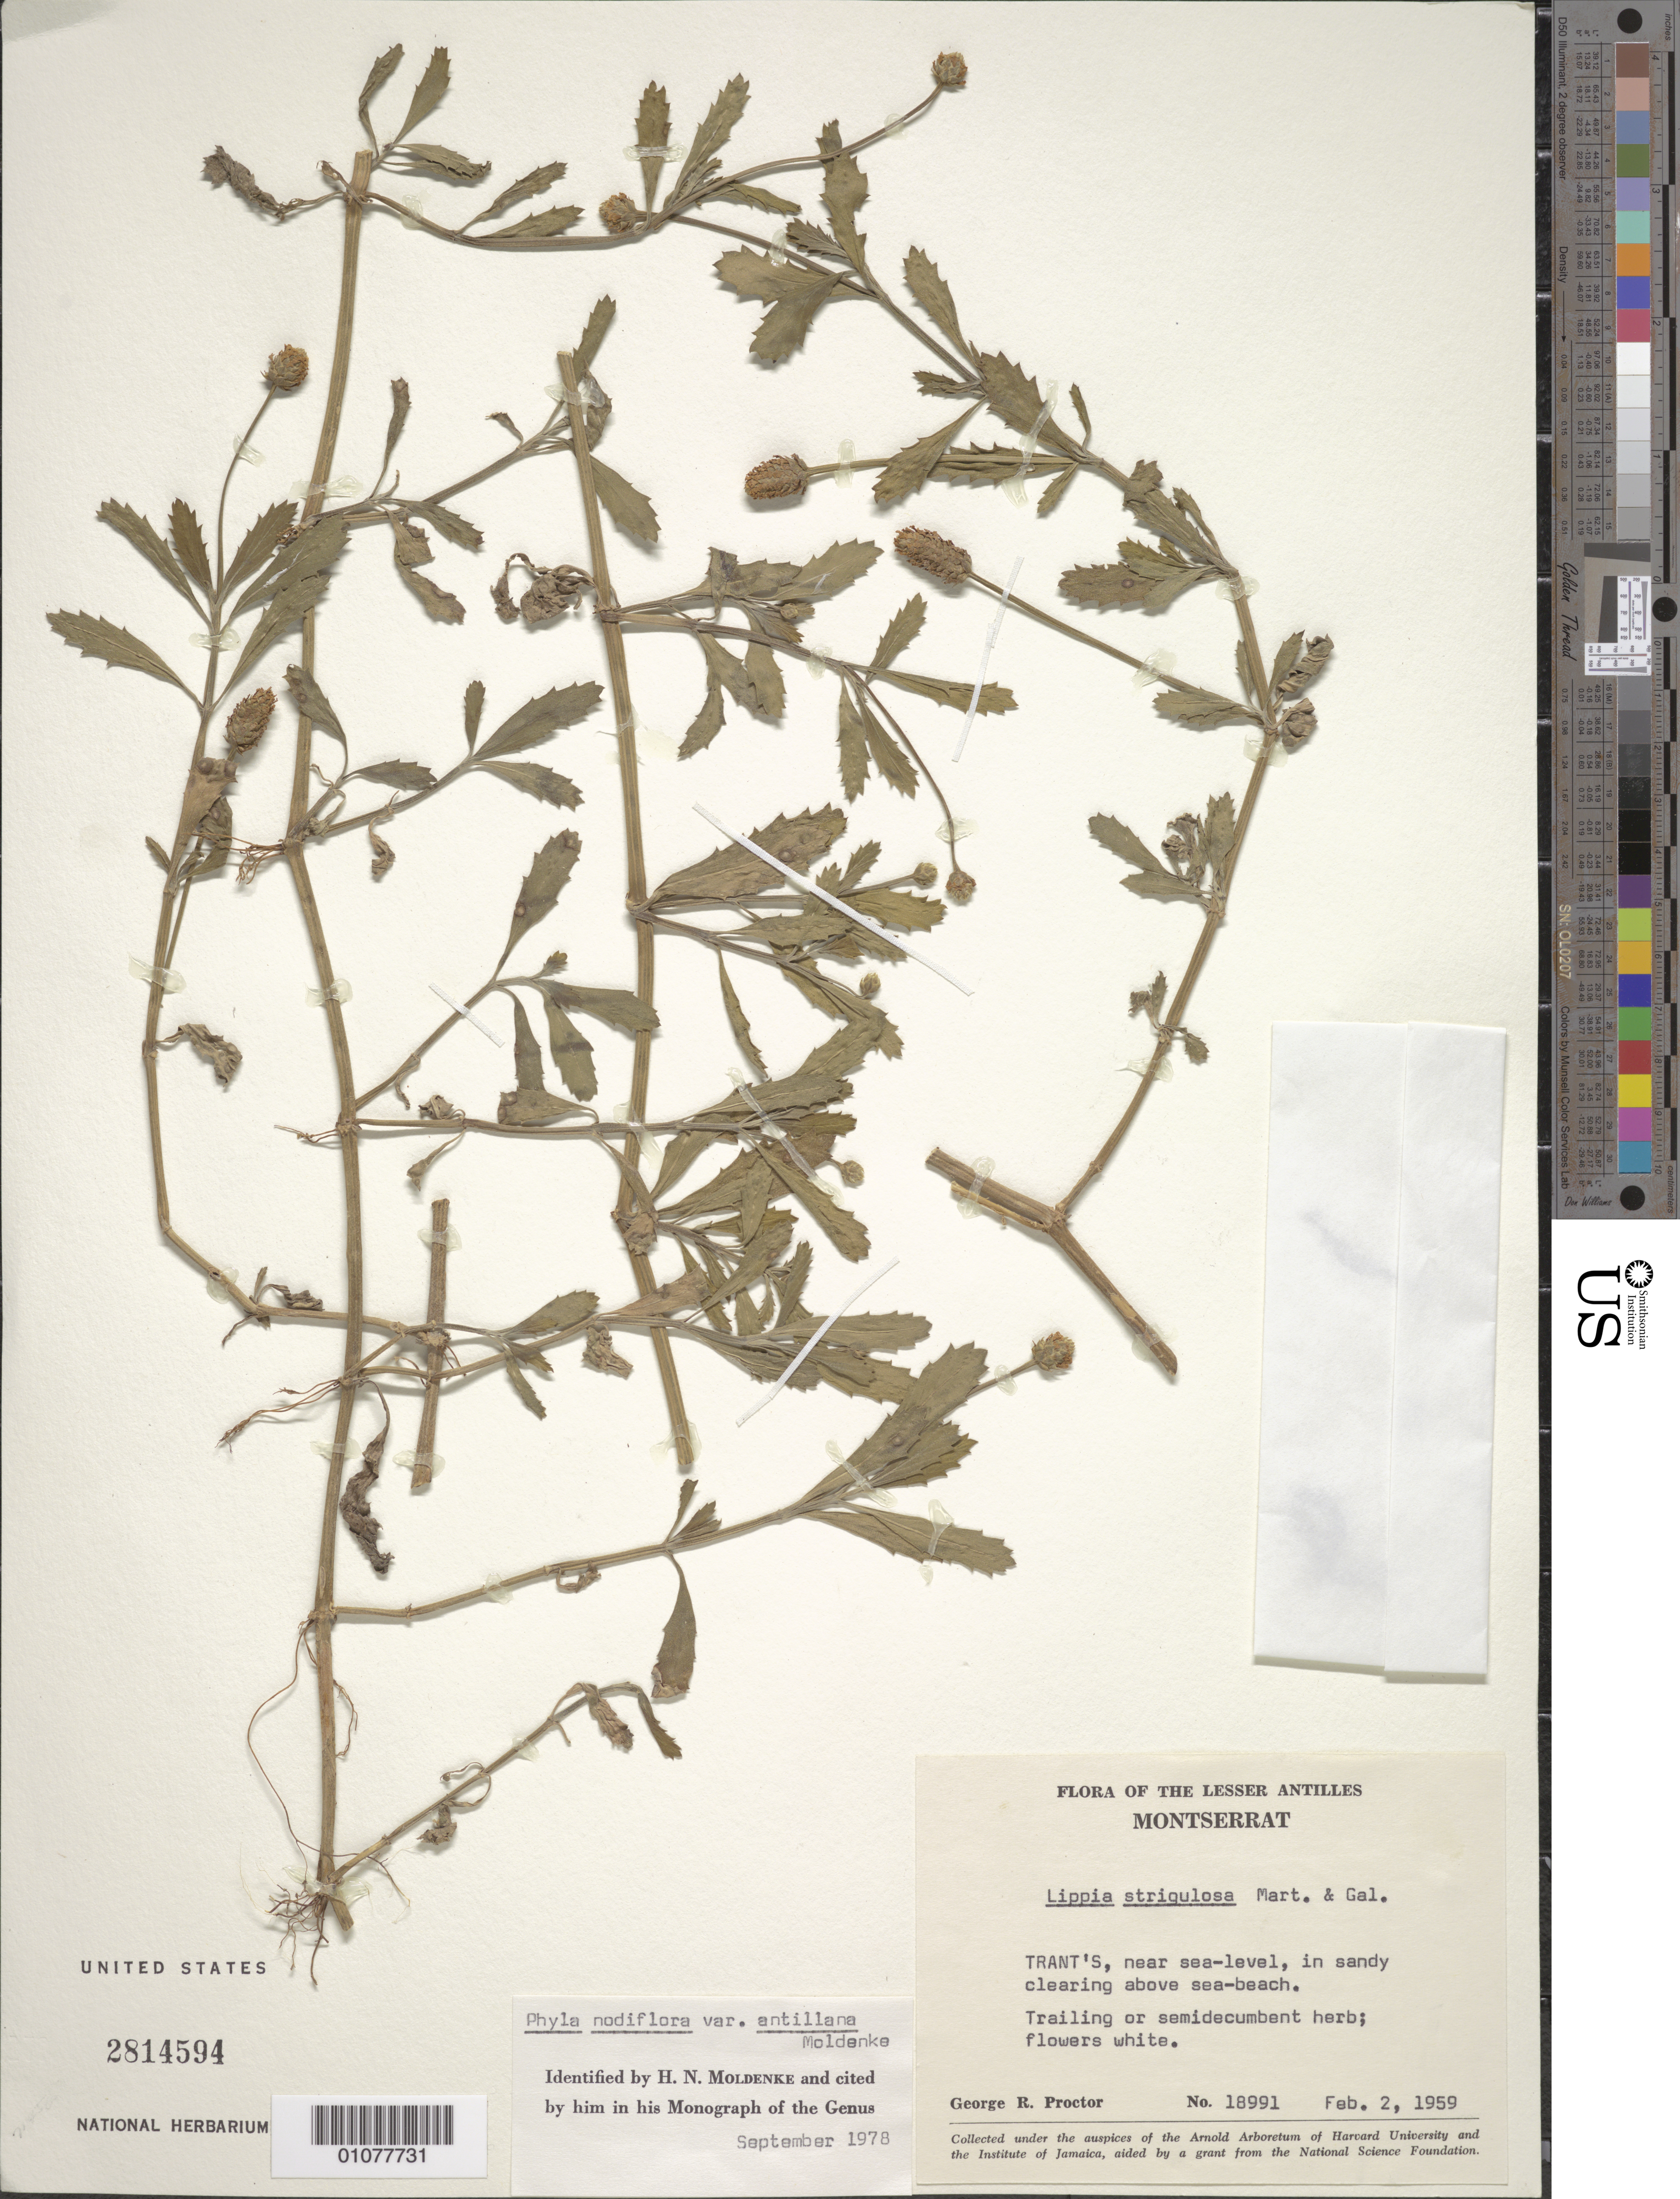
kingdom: Plantae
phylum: Tracheophyta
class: Magnoliopsida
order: Lamiales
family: Verbenaceae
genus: Phyla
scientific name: Phyla nodiflora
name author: (L.) Greene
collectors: G. R. Proctor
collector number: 18991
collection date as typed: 02 Feb 1959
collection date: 1959-02-02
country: Montserrat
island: Montserrat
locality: Trant's.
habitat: In sandy clearing above sea-beach.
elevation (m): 0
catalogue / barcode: US 2814594